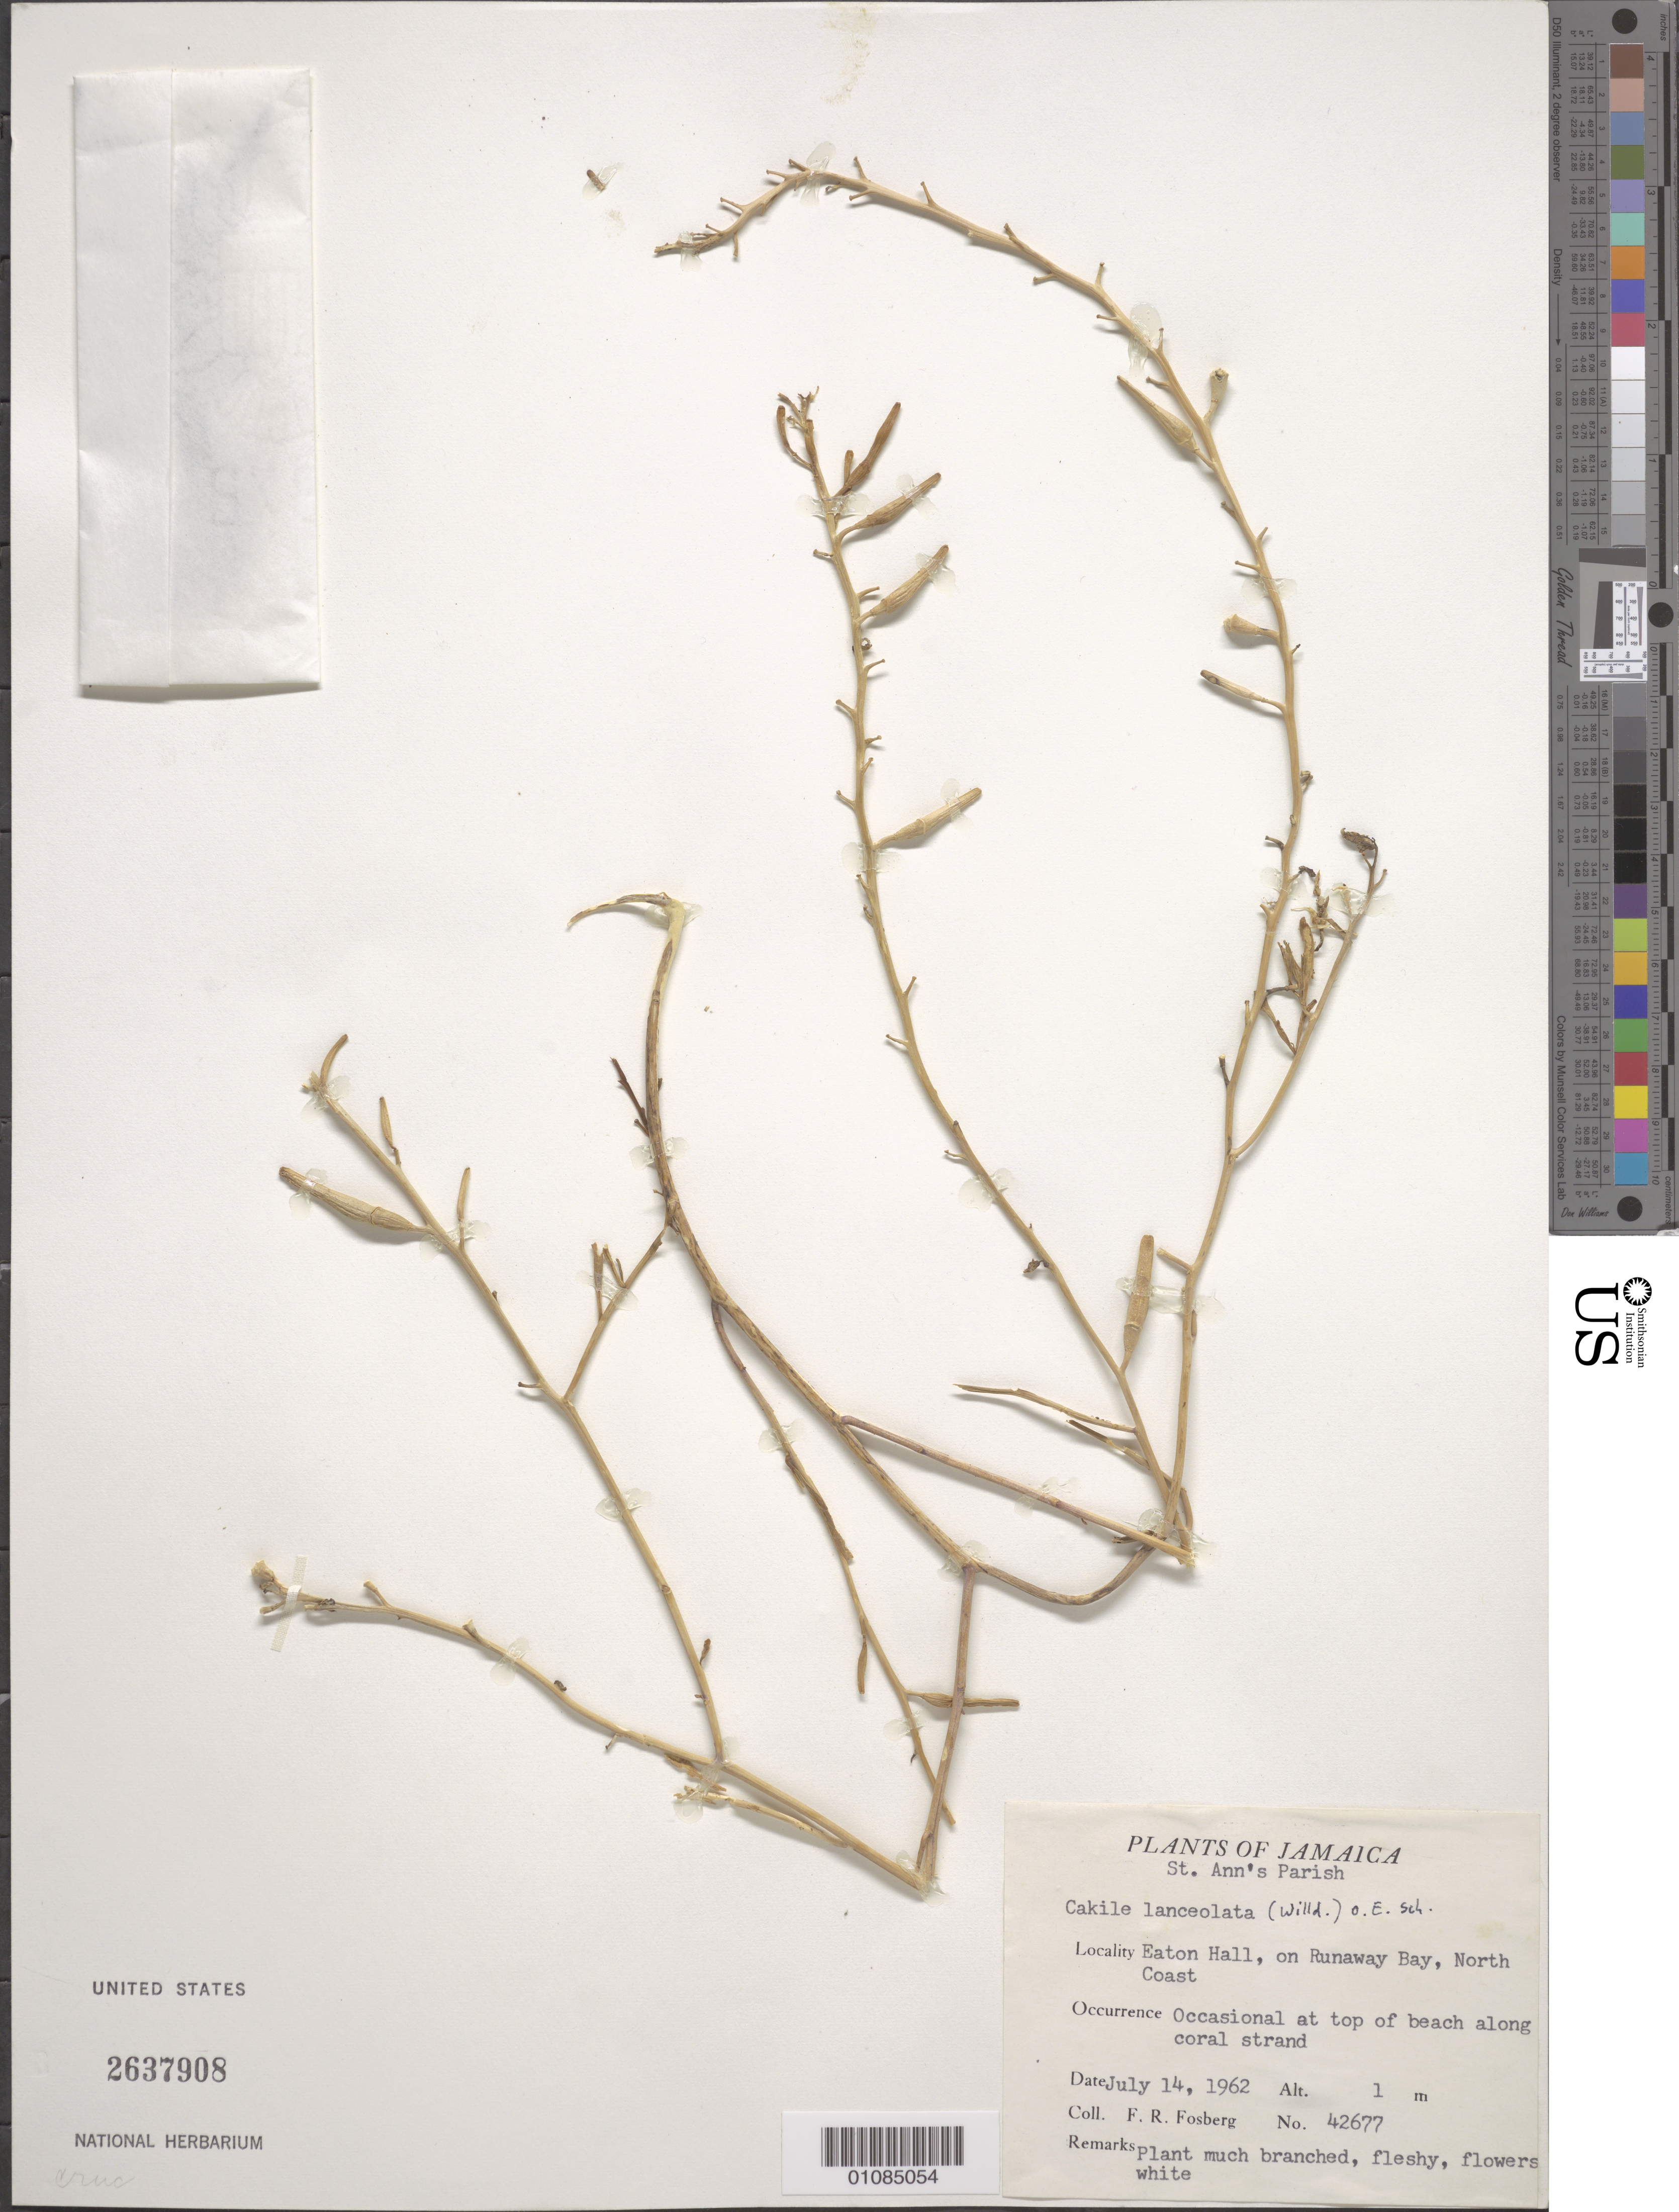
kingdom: Plantae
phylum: Tracheophyta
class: Magnoliopsida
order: Brassicales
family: Brassicaceae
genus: Cakile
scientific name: Cakile lanceolata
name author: (Willd.) O.E. Schulz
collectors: F. R. Fosberg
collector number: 42677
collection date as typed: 14 Jul 1962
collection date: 1962-07-14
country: Jamaica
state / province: Saint Ann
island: Jamaica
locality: Jamaica: St. Ann's Parish. Eaton Hall, on Runaway Bay, N Coast.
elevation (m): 1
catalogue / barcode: US 2637908